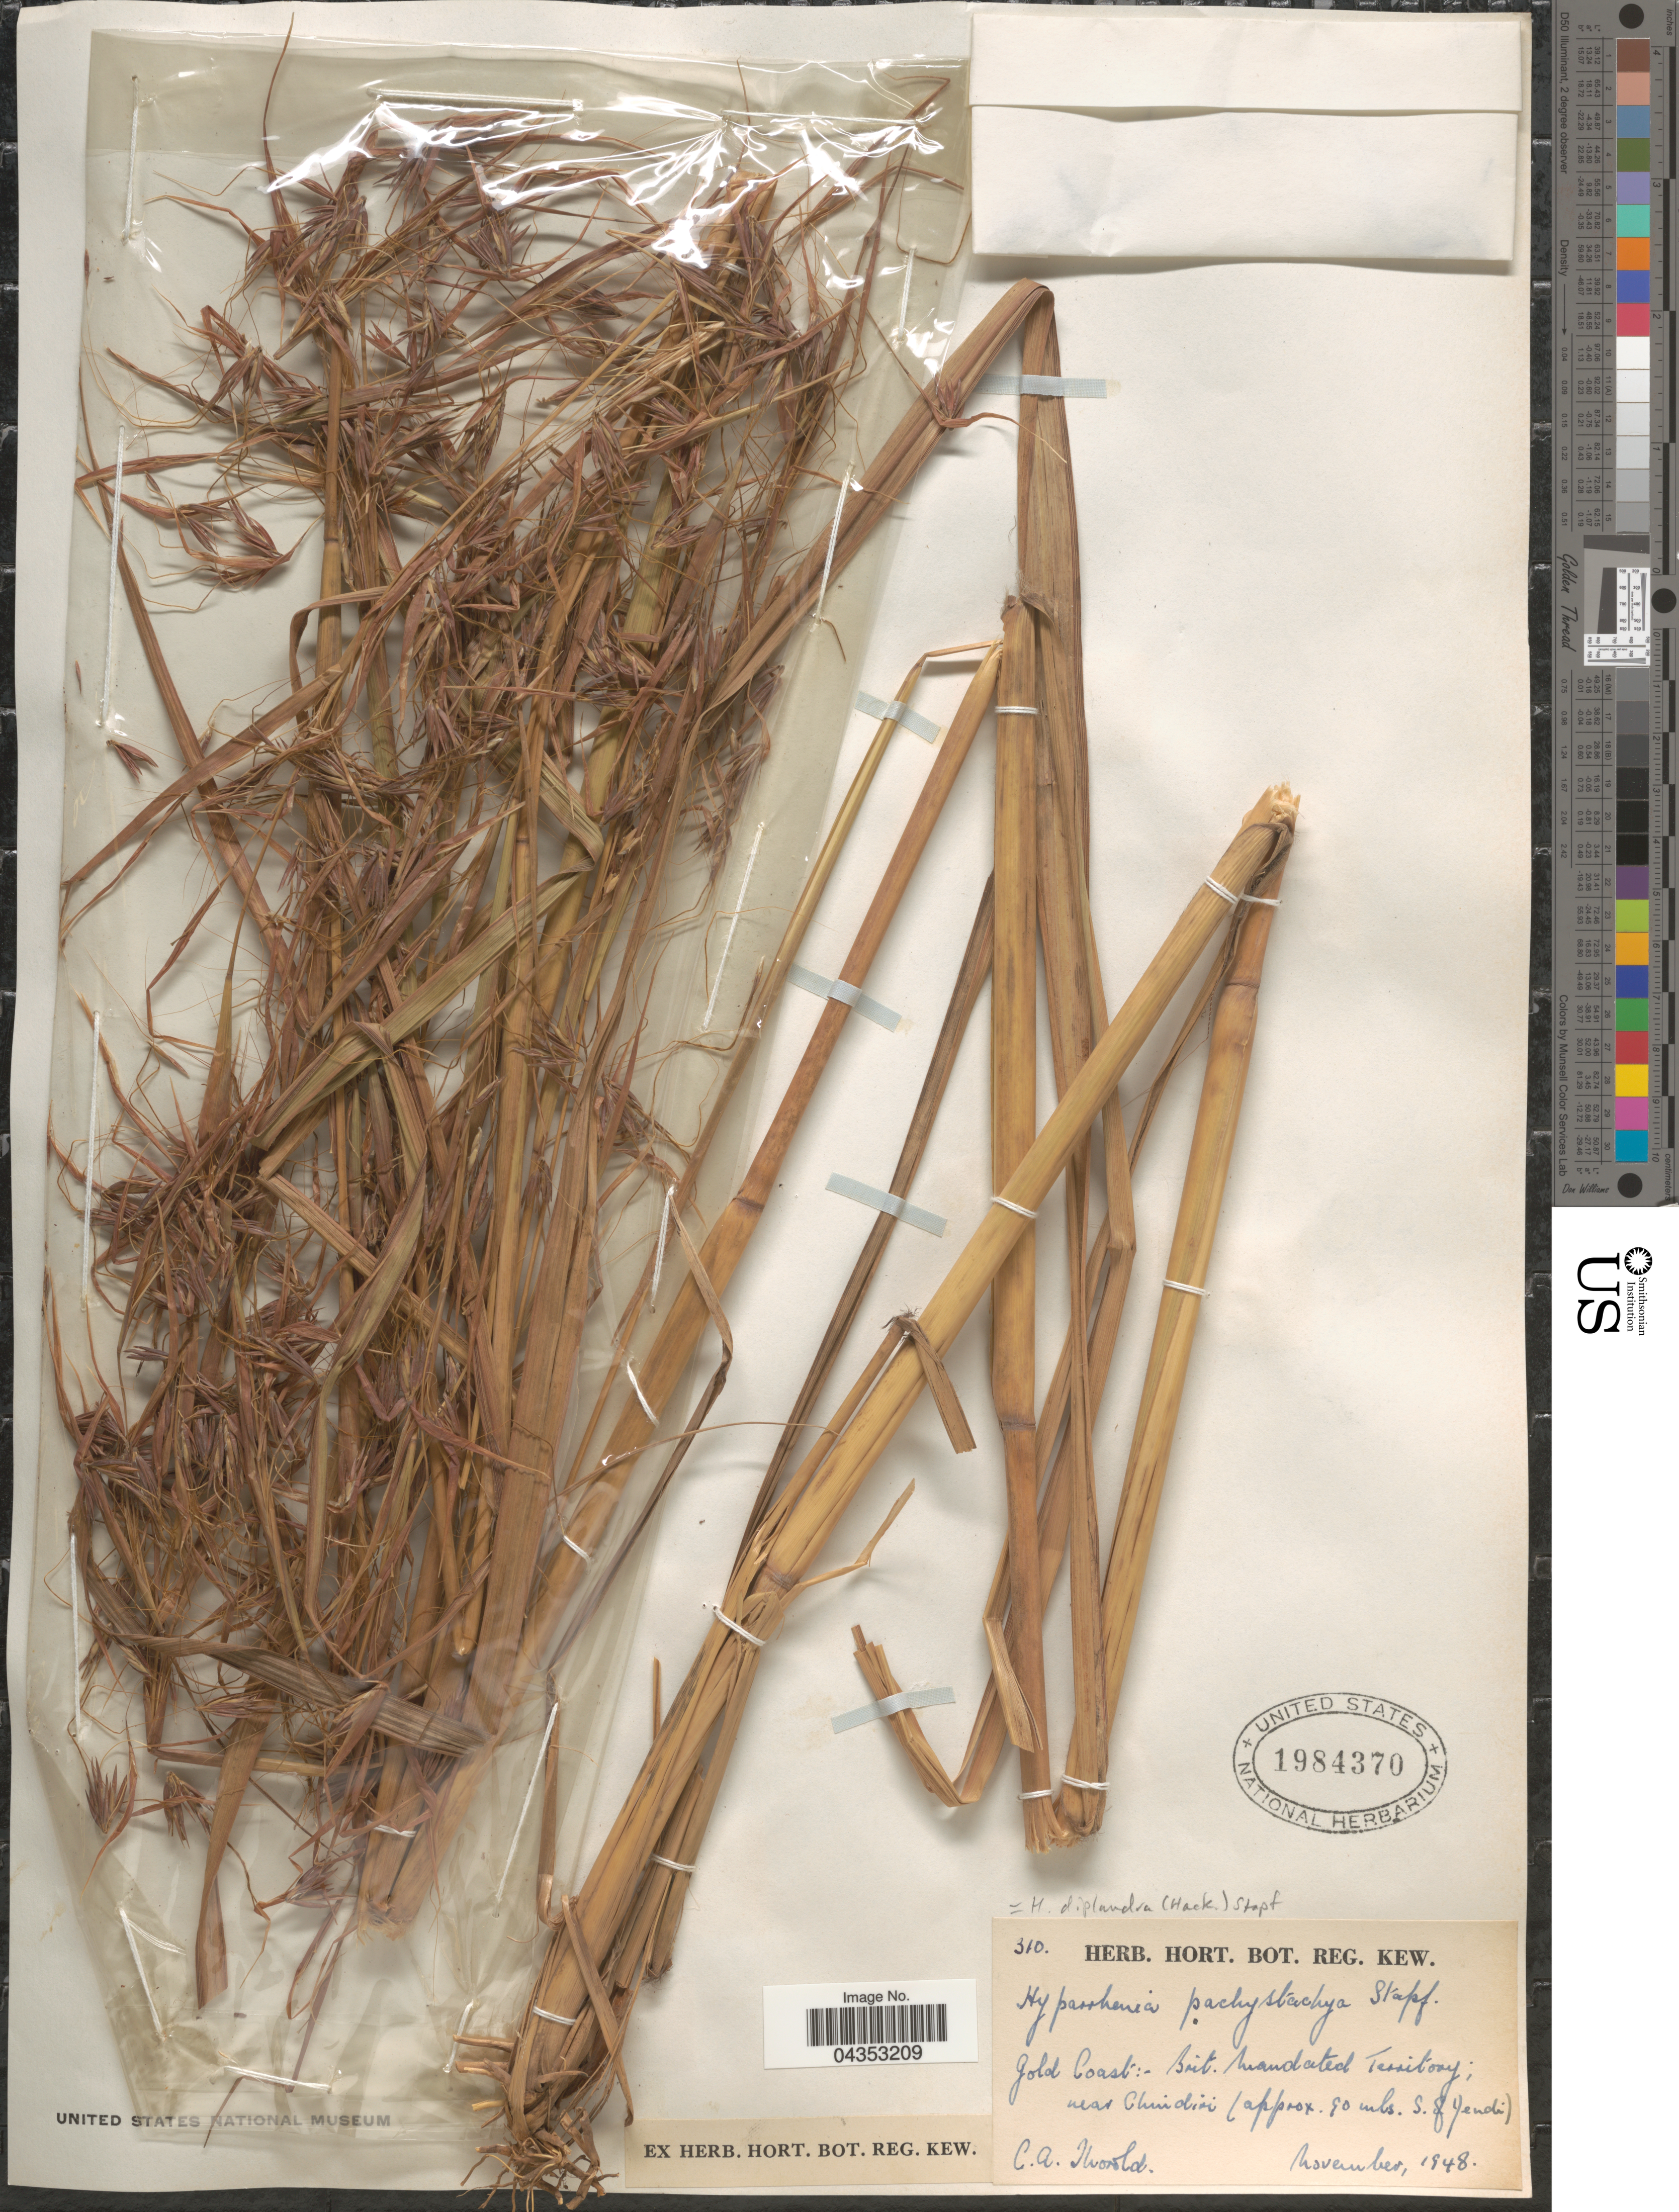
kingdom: Plantae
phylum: Tracheophyta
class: Liliopsida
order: Poales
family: Poaceae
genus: Hyparrhenia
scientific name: Hyparrhenia diplandra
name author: (Hack.) Stapf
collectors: C. Thorold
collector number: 310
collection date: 1948-11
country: Ghana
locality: Gold Coast:-Brit. Mandated Territory; near Chindiri (approx. 90 mls. S. of Yendi).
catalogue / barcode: US 1984370